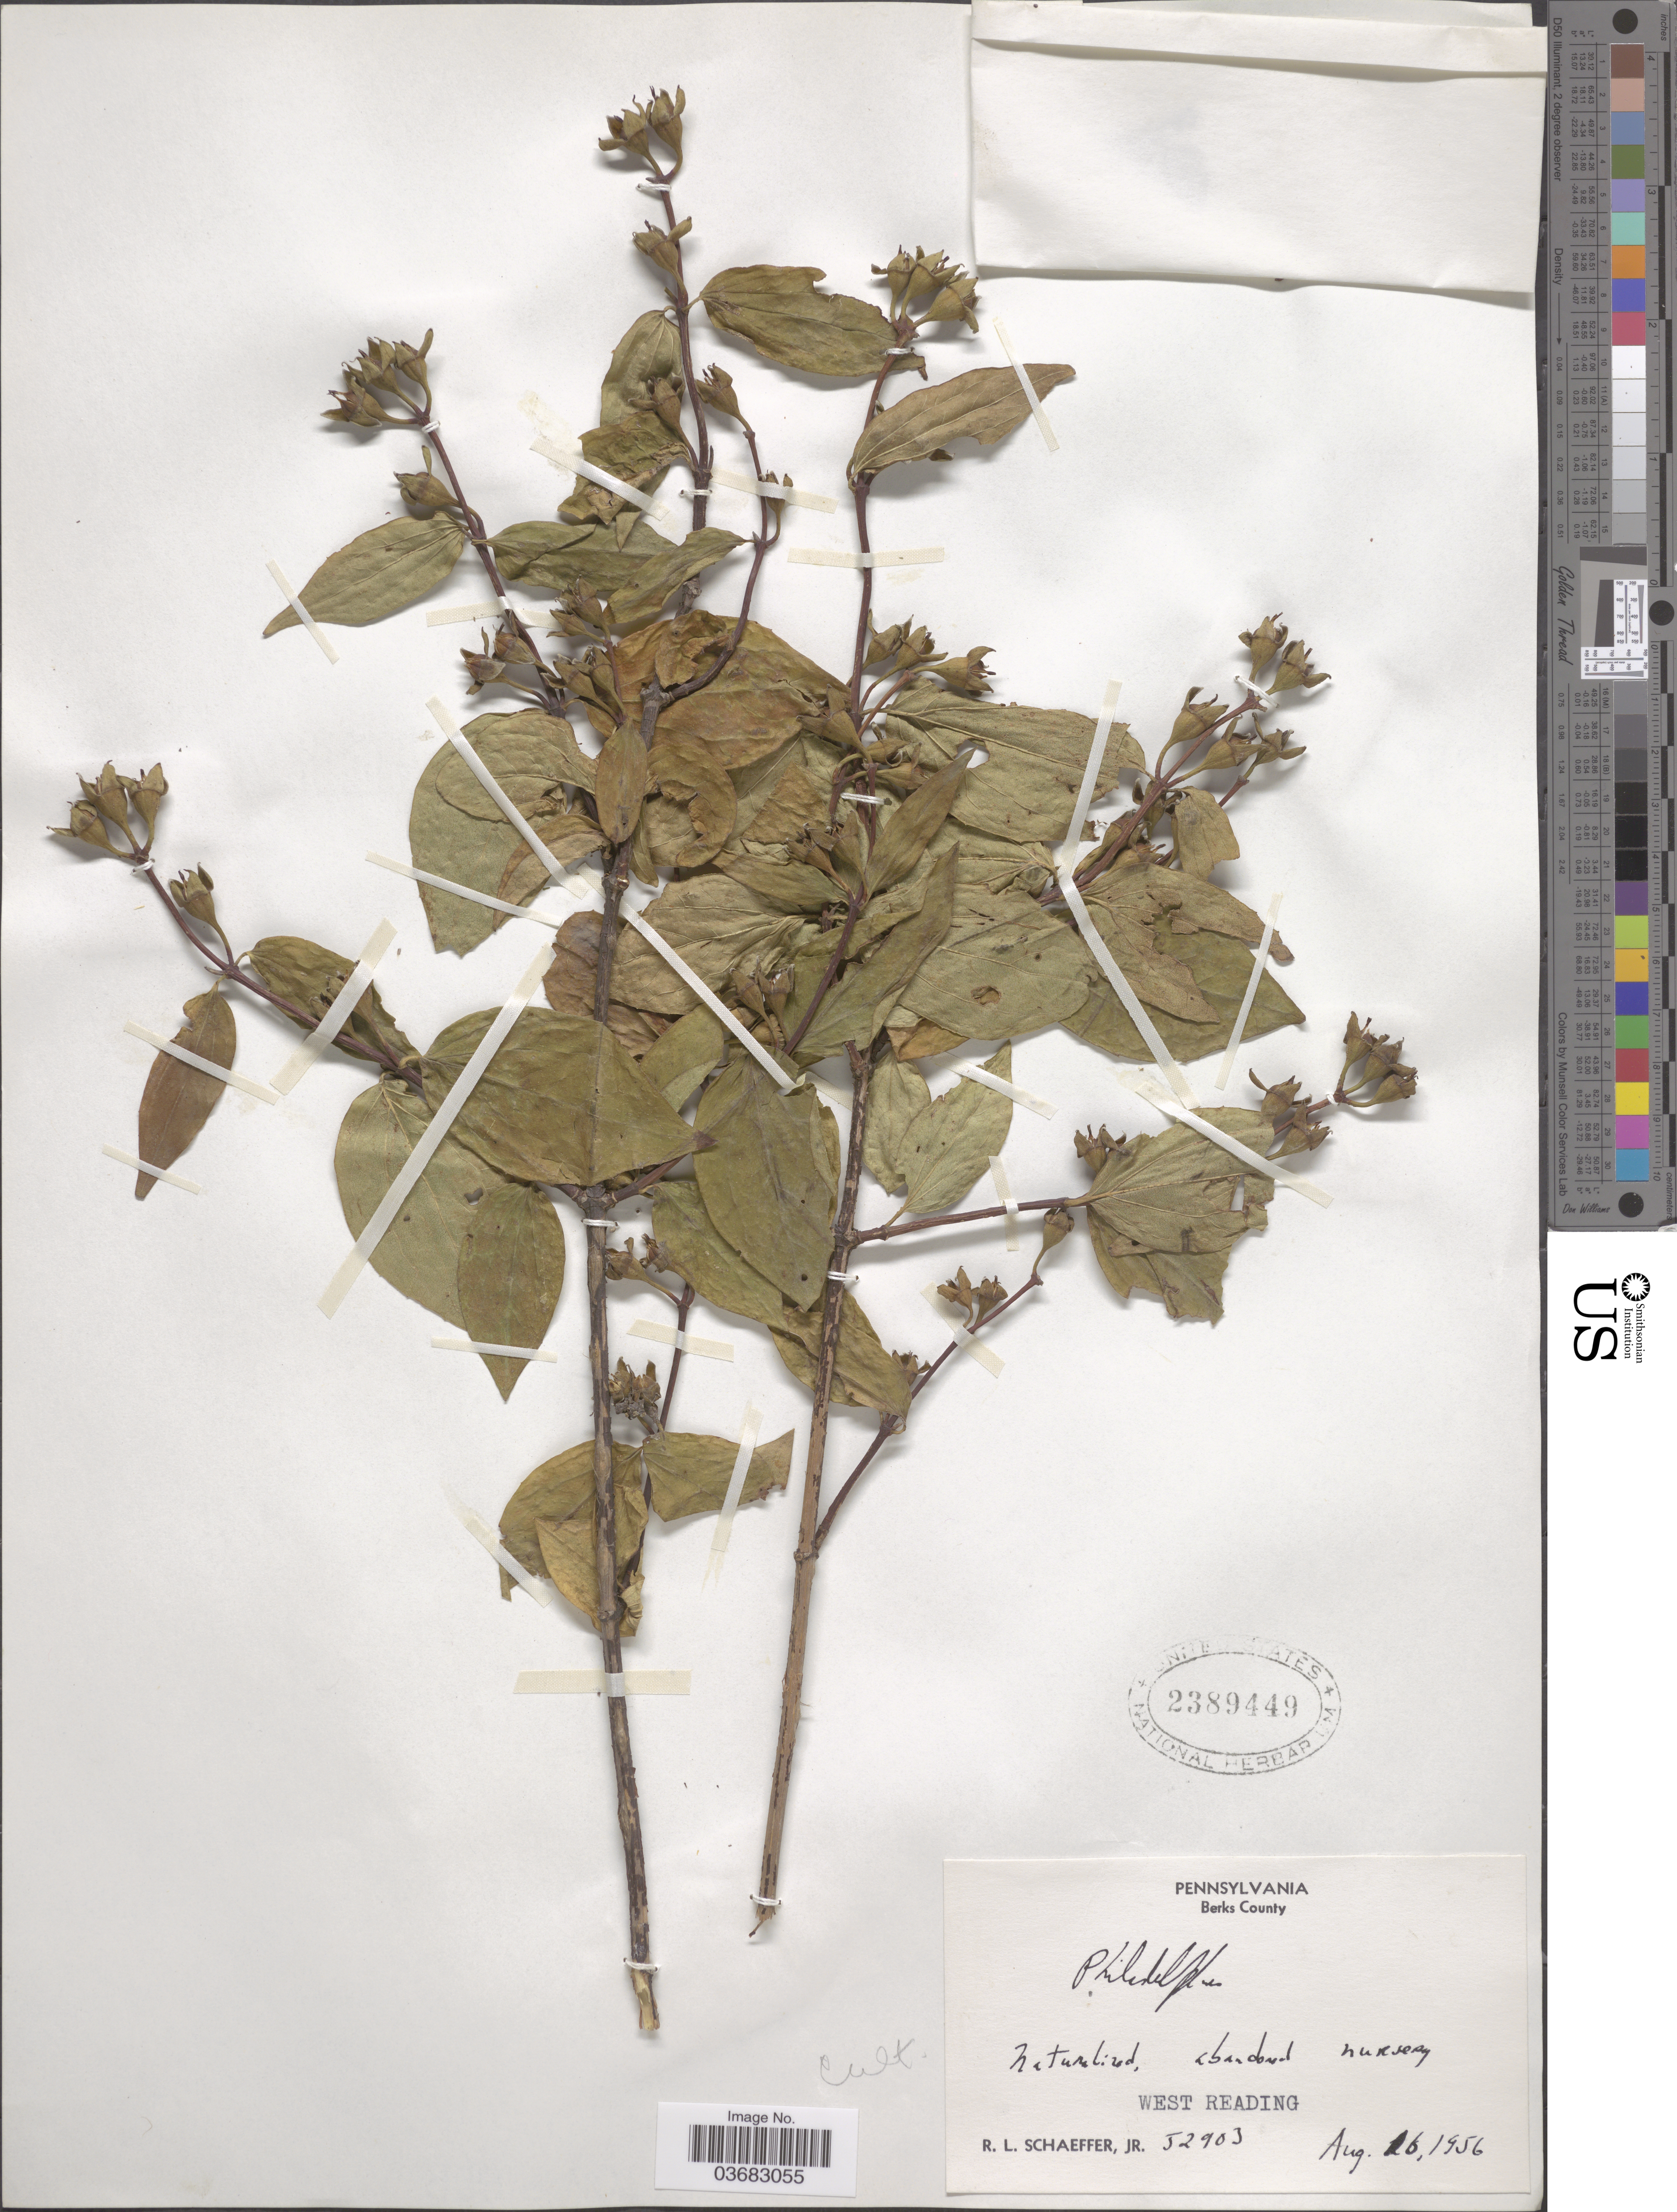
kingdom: Plantae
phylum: Tracheophyta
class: Magnoliopsida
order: Cornales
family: Hydrangeaceae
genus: Philadelphus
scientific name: Philadelphus coronarius x P. x splendens Rehder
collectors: R. L. Schaeffer Jr.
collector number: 52903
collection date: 1956-08-16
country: United States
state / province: Pennsylvania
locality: Berks County. West Reading.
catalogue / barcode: US 2389449